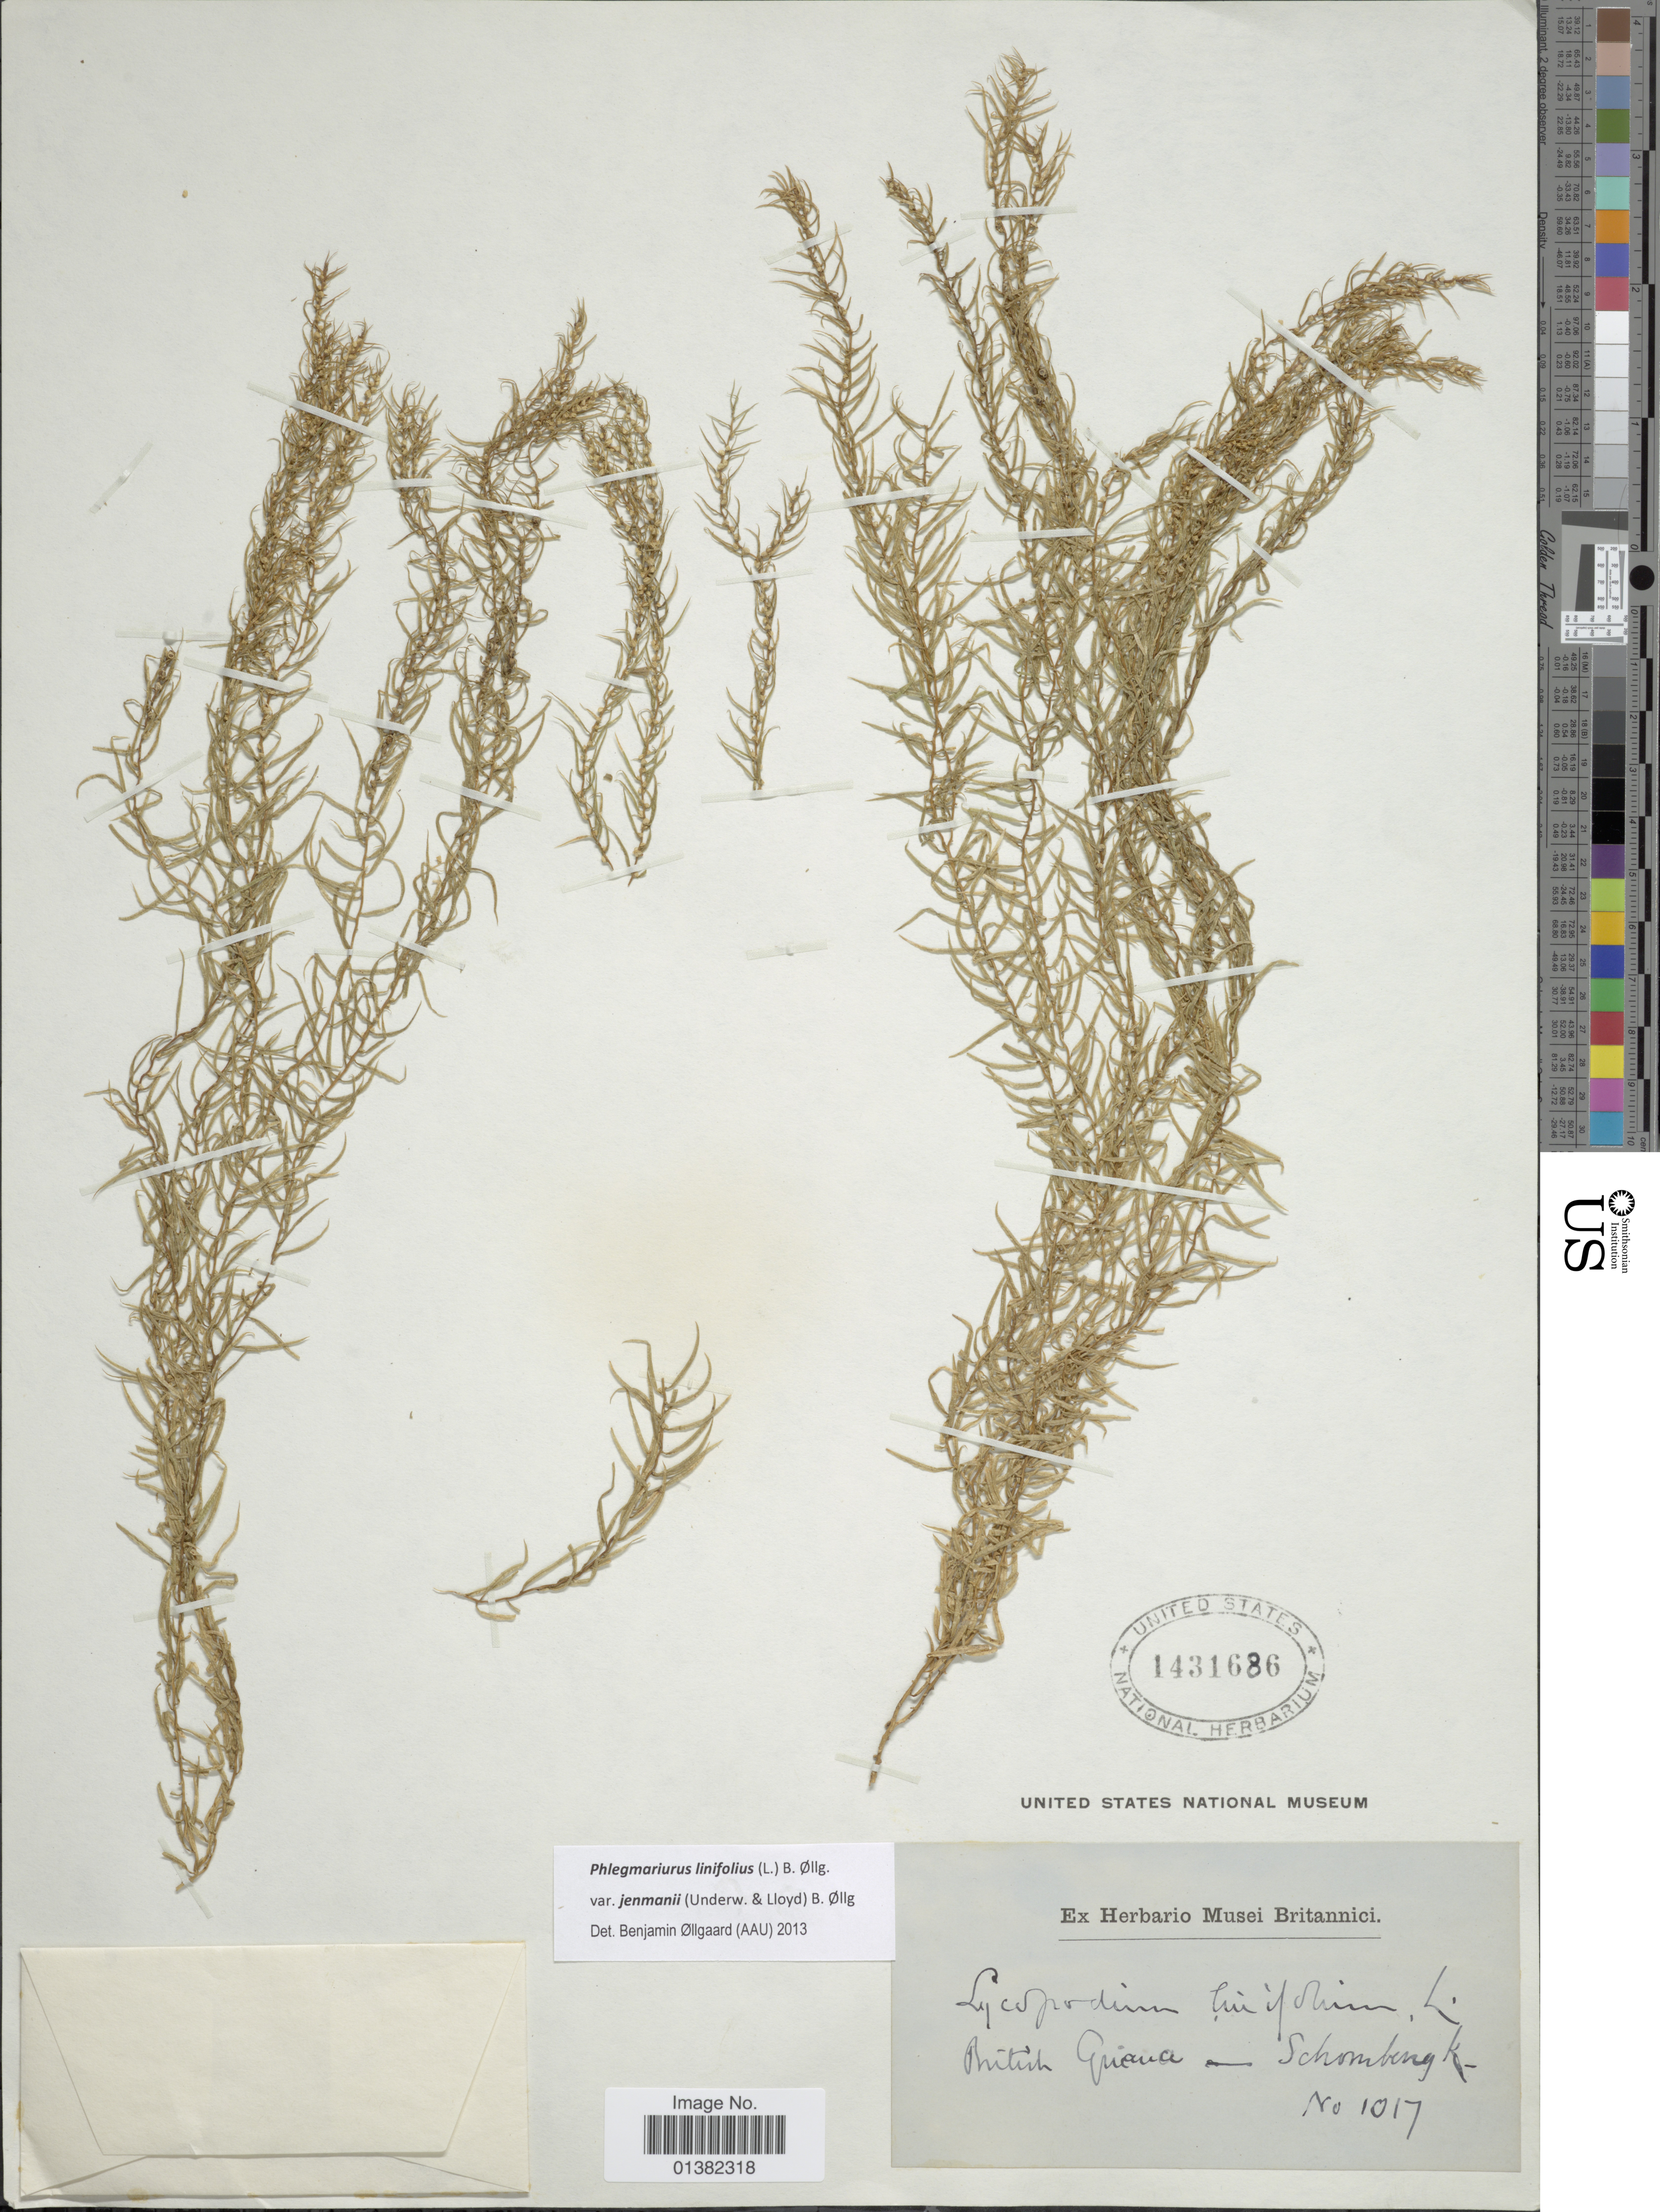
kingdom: Plantae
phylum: Tracheophyta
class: Lycopodiopsida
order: Lycopodiales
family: Lycopodiaceae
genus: Phlegmariurus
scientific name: Phlegmariurus linifolius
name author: (L.) B. Øllg.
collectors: -. Schomburgh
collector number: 1017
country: Guyana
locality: British Guiana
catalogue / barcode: US 1431686